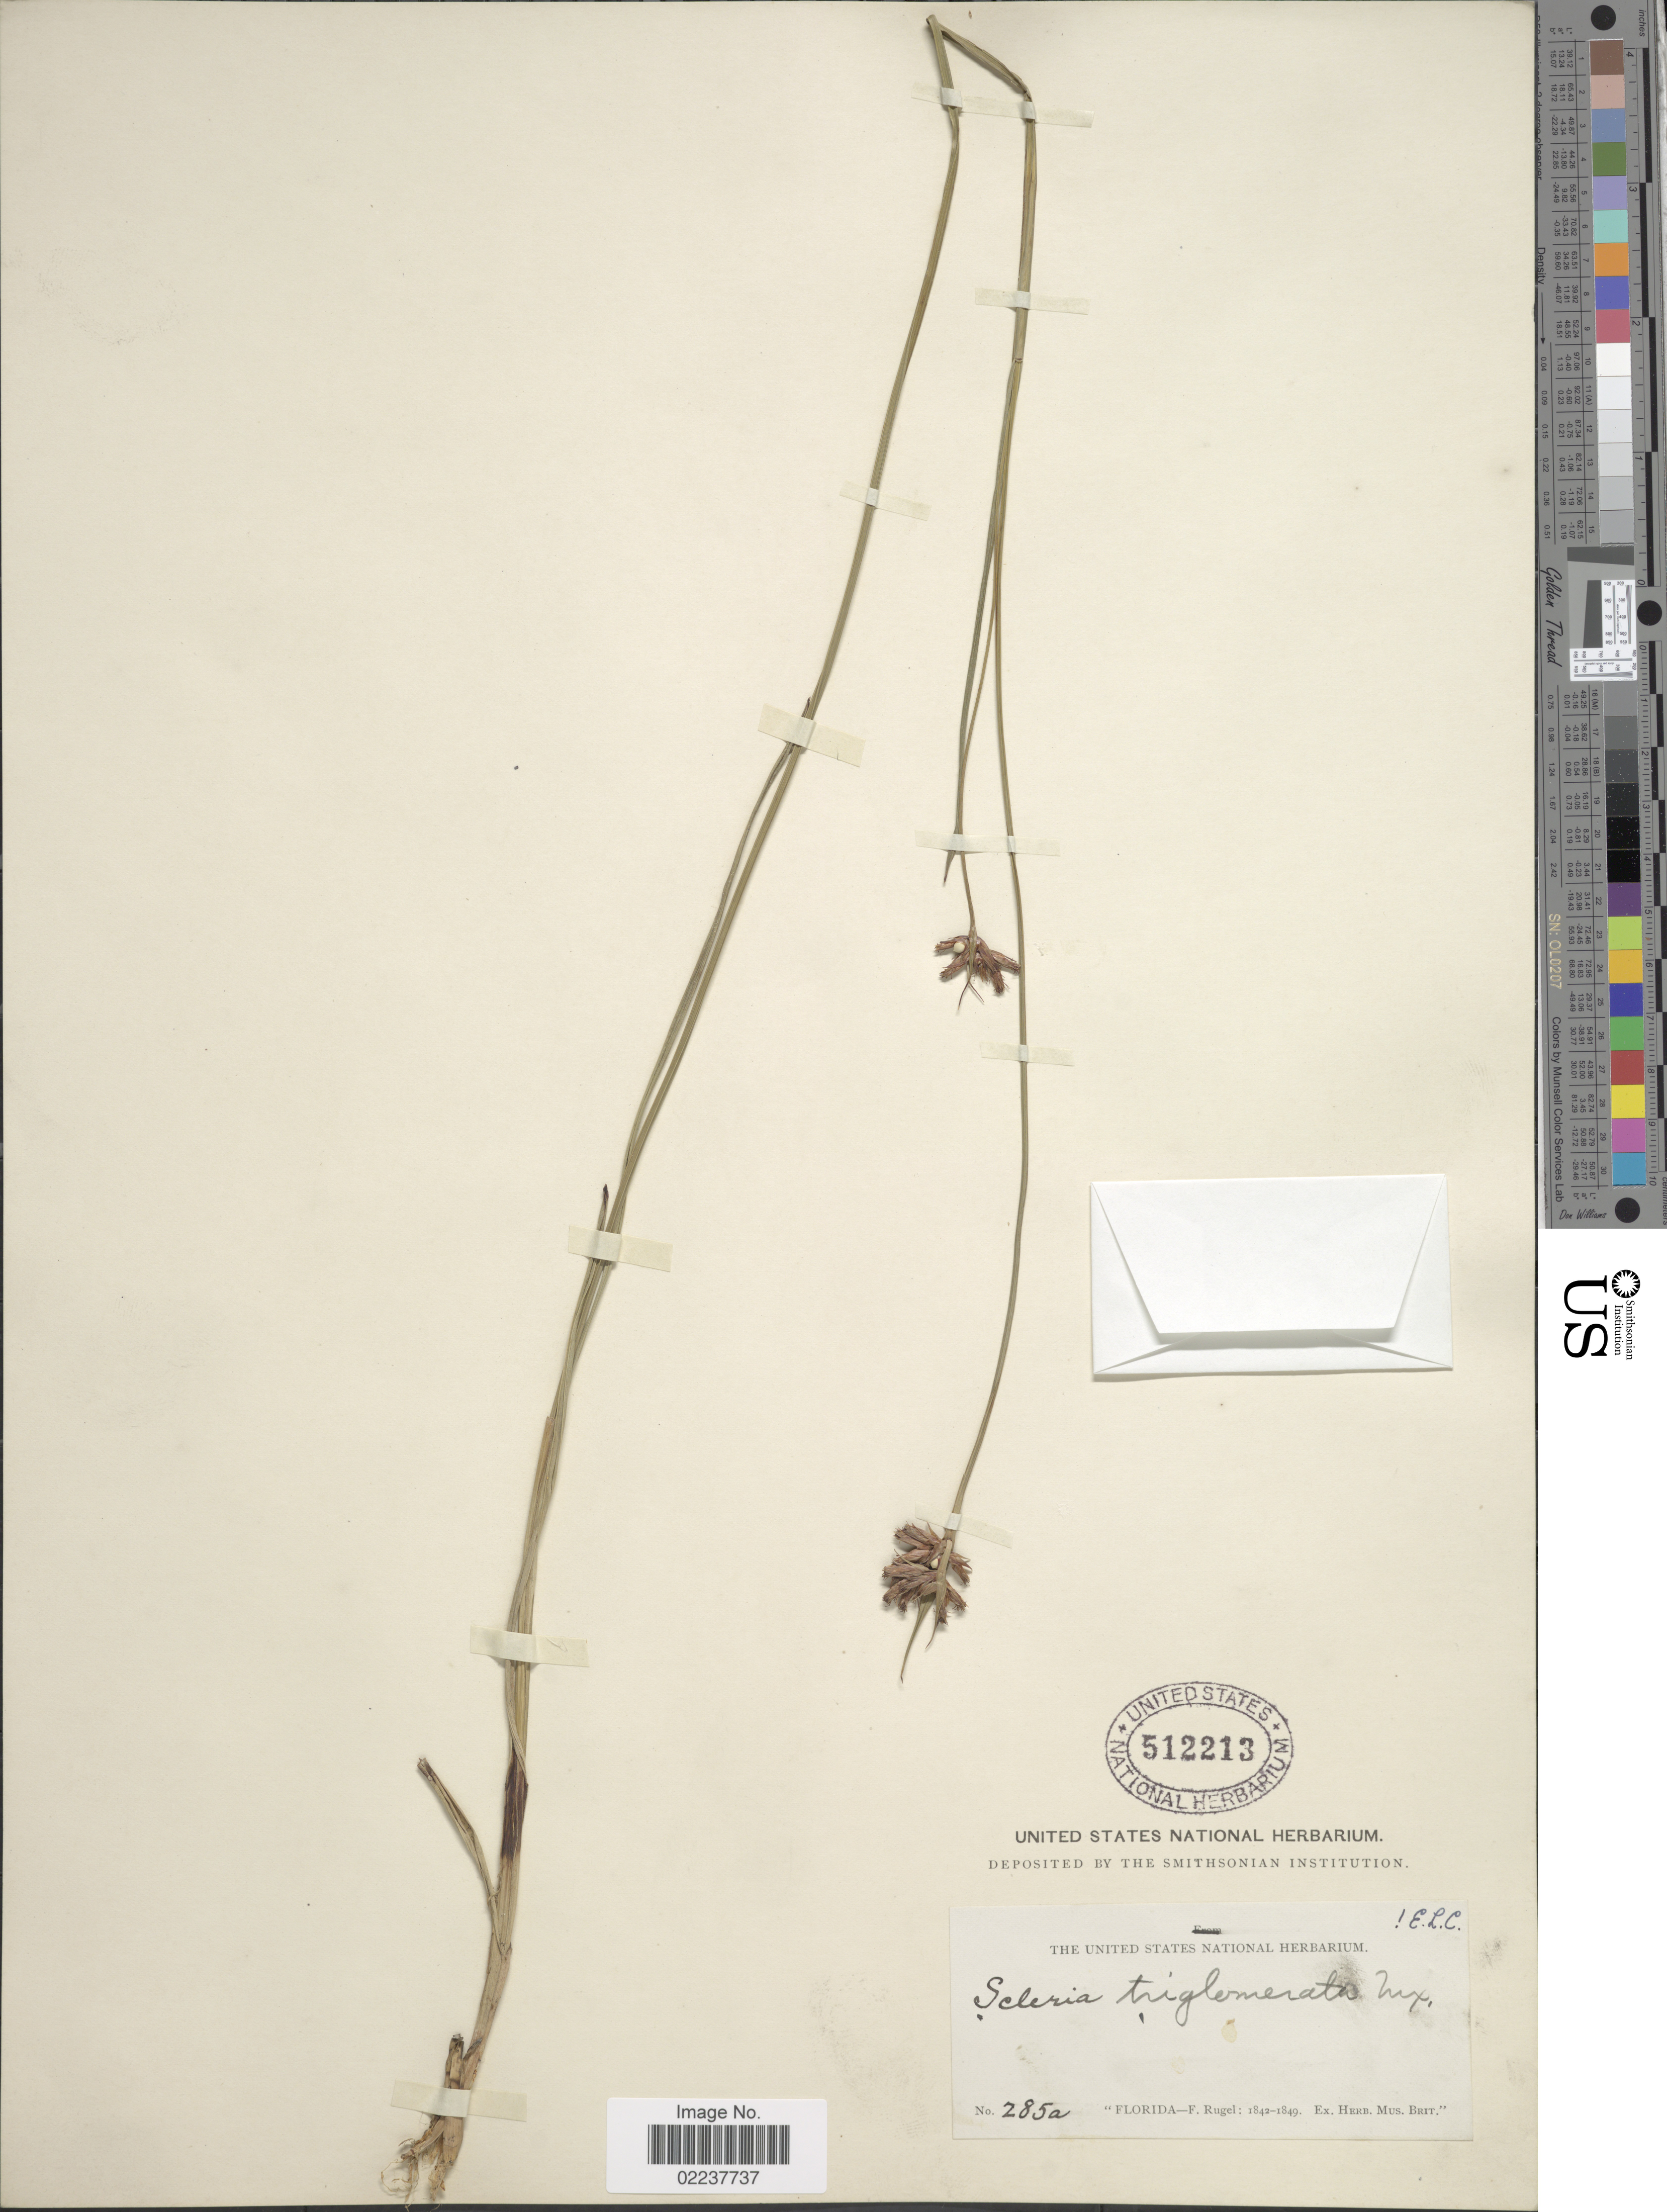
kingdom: Plantae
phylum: Tracheophyta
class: Liliopsida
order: Poales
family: Cyperaceae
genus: Scleria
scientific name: Scleria triglomerata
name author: Michx.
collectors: F. Rugel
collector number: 285a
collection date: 1842/1849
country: United States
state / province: Florida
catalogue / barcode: US 512213